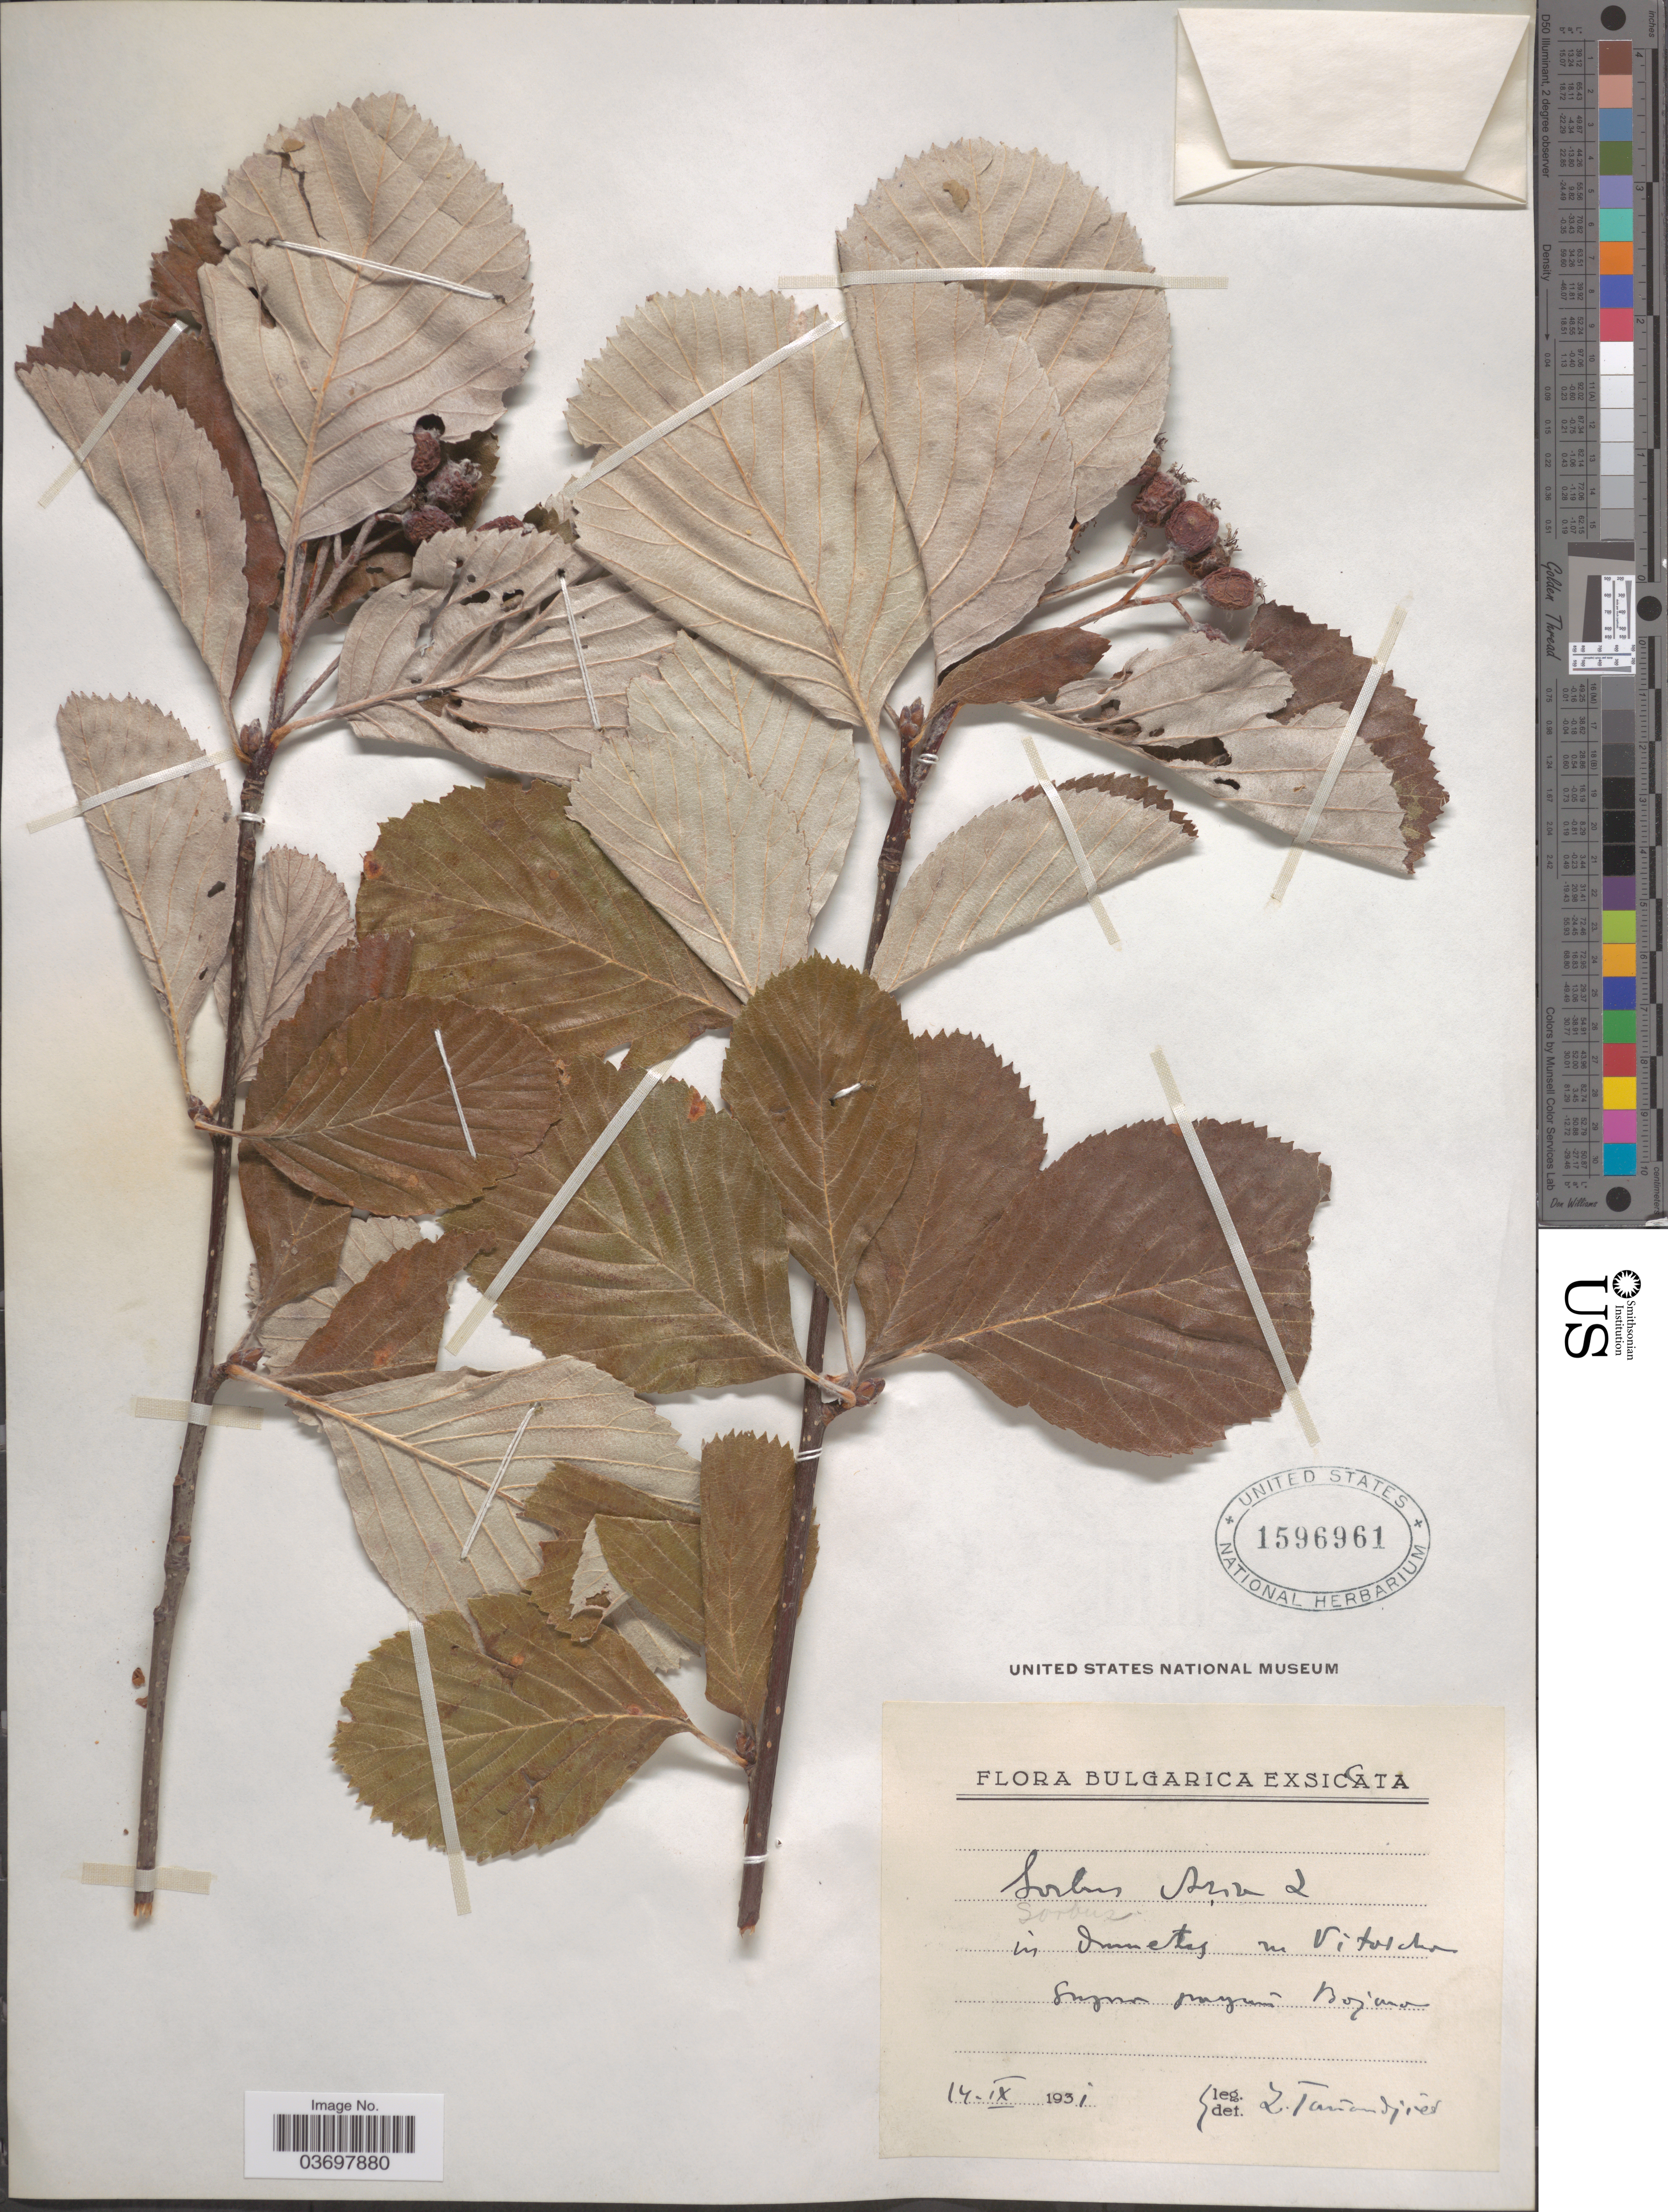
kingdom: Plantae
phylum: Tracheophyta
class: Magnoliopsida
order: Rosales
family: Rosaceae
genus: Sorbus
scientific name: Sorbus aria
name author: (L.) Crantz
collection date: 1931-09-14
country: Bulgaria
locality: In dumetes in Vitotcho, Sugna juegan Bojana. [interpreted]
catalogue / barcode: US 1596961